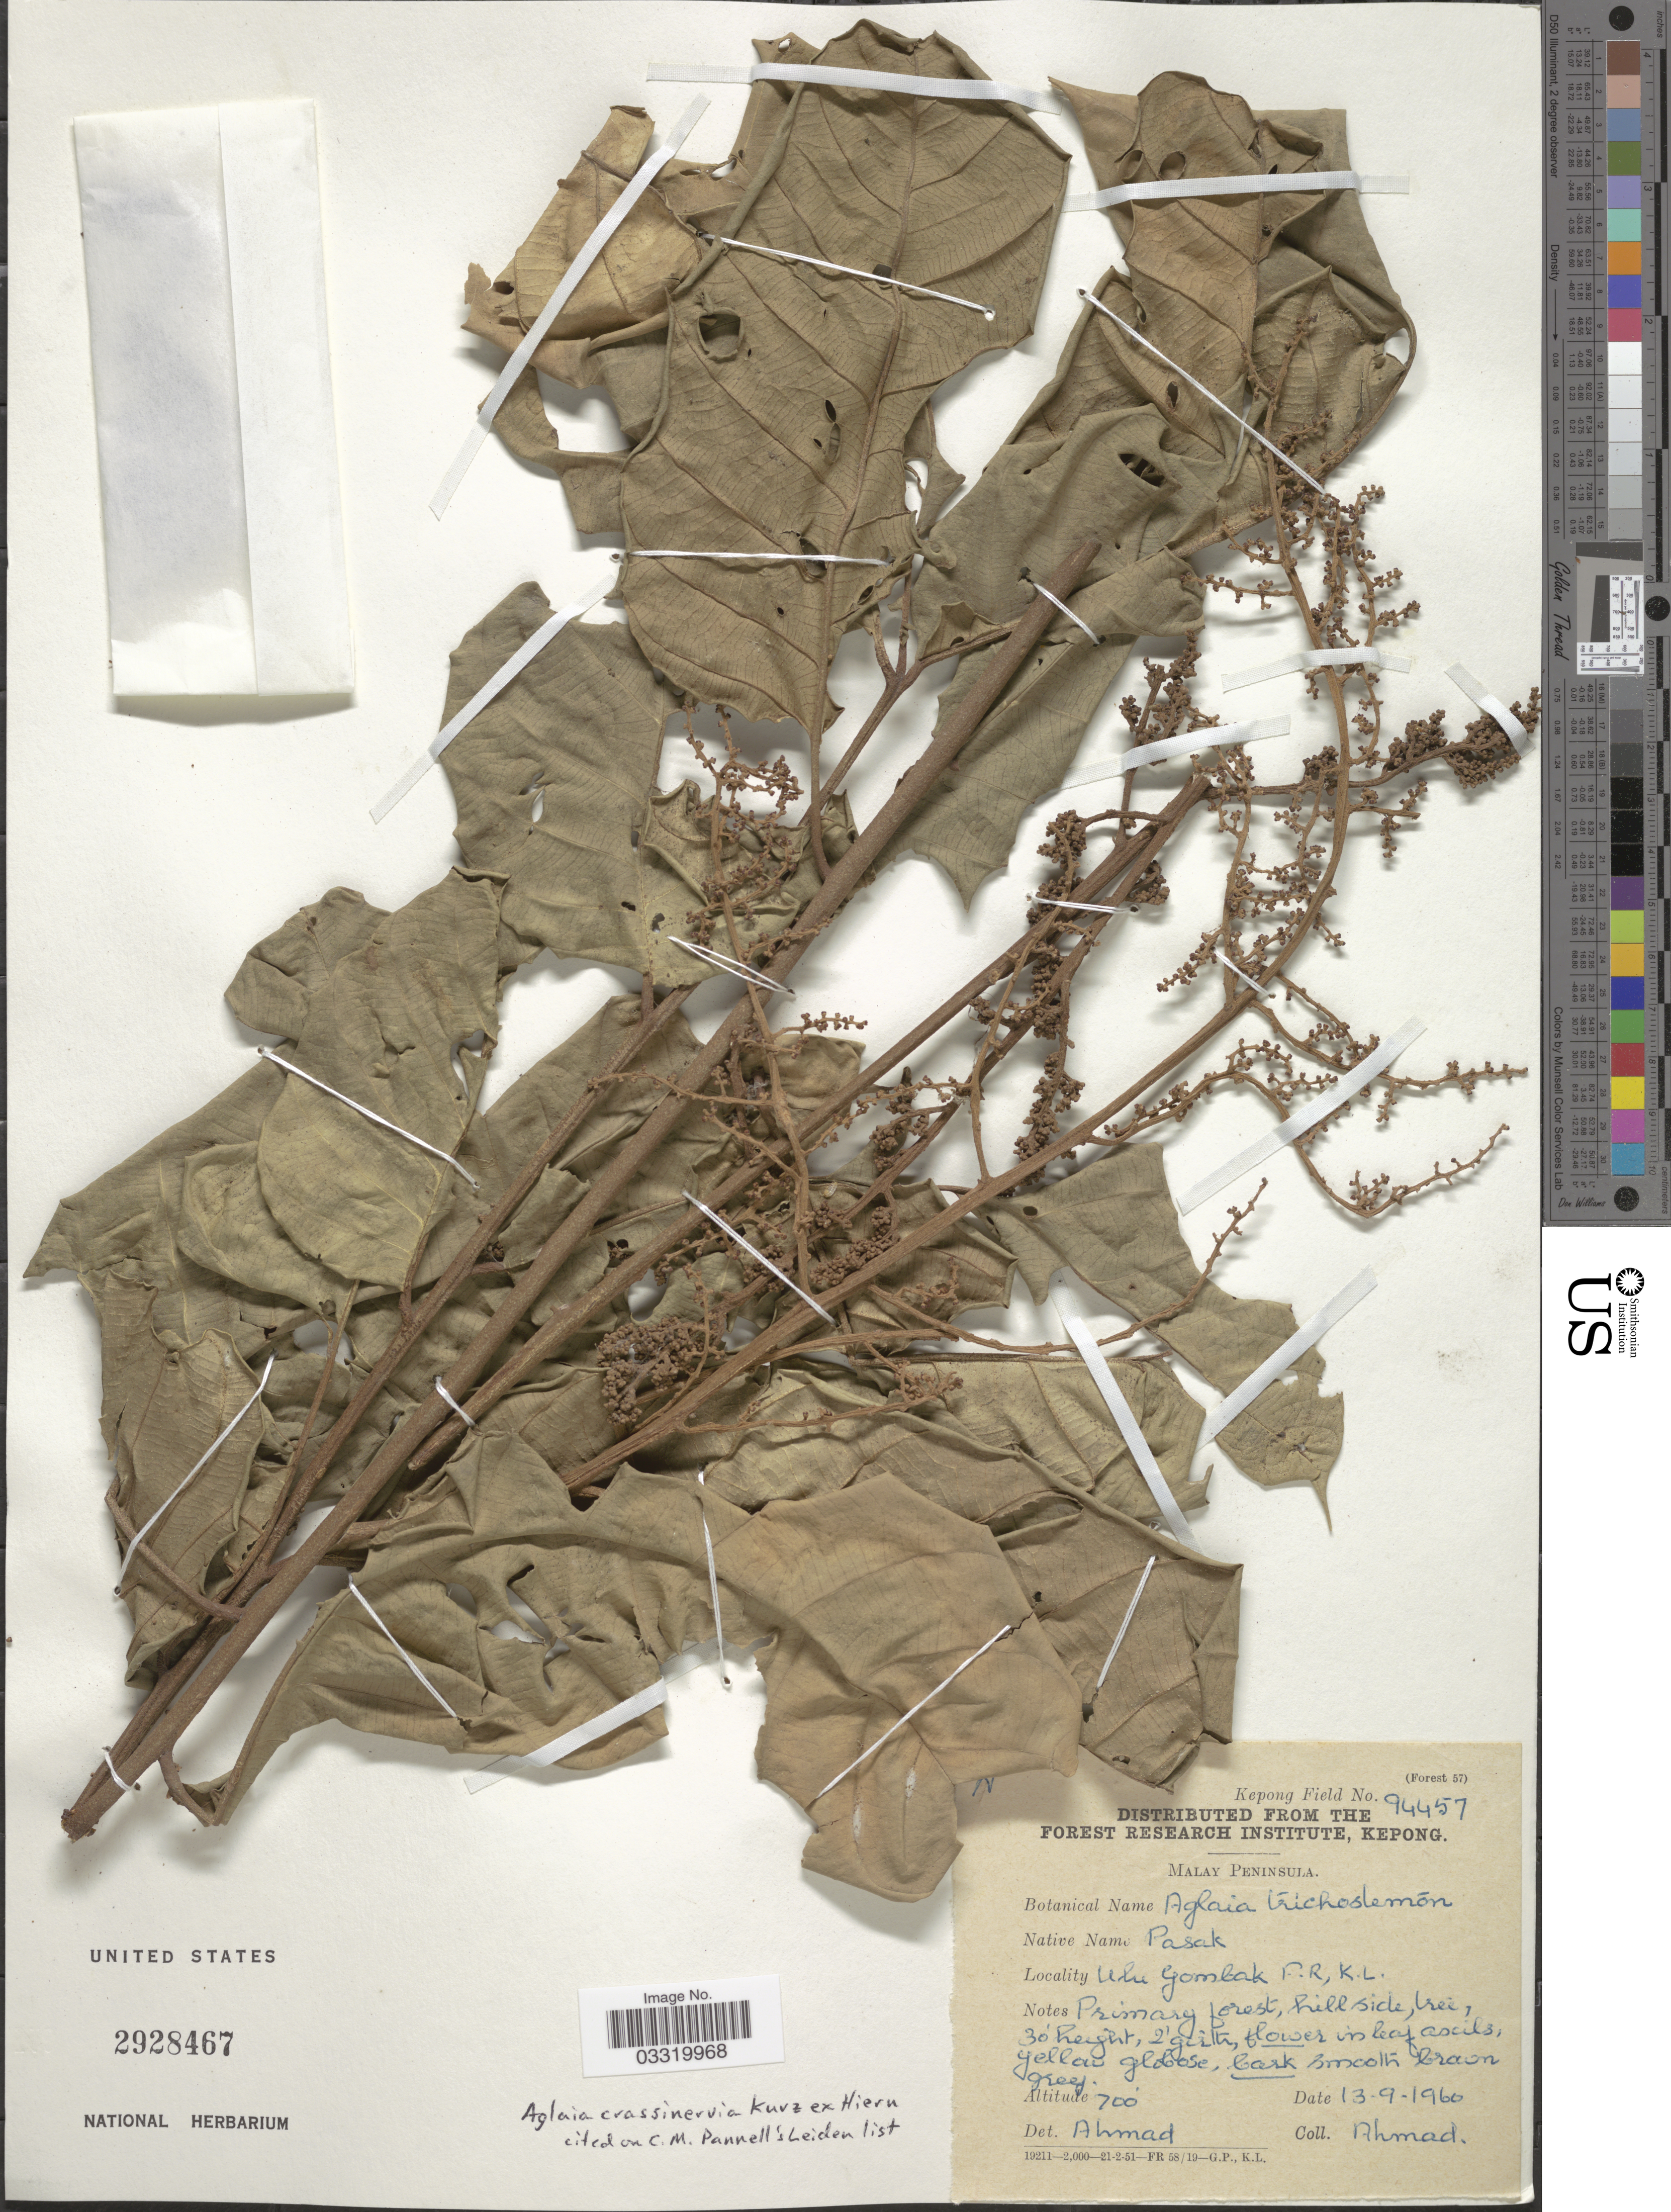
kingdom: Plantae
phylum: Tracheophyta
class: Magnoliopsida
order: Sapindales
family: Meliaceae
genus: Aglaia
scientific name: Aglaia crassinervia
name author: Kurz ex Hiern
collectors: -. Ahmad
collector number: Kepong Field 94457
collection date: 1960-09-13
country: Malaysia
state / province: Kuala Lumpur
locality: Malay Peninsula. Ulu Gombak, F.R., K.L.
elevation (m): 213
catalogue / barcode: US 2928467